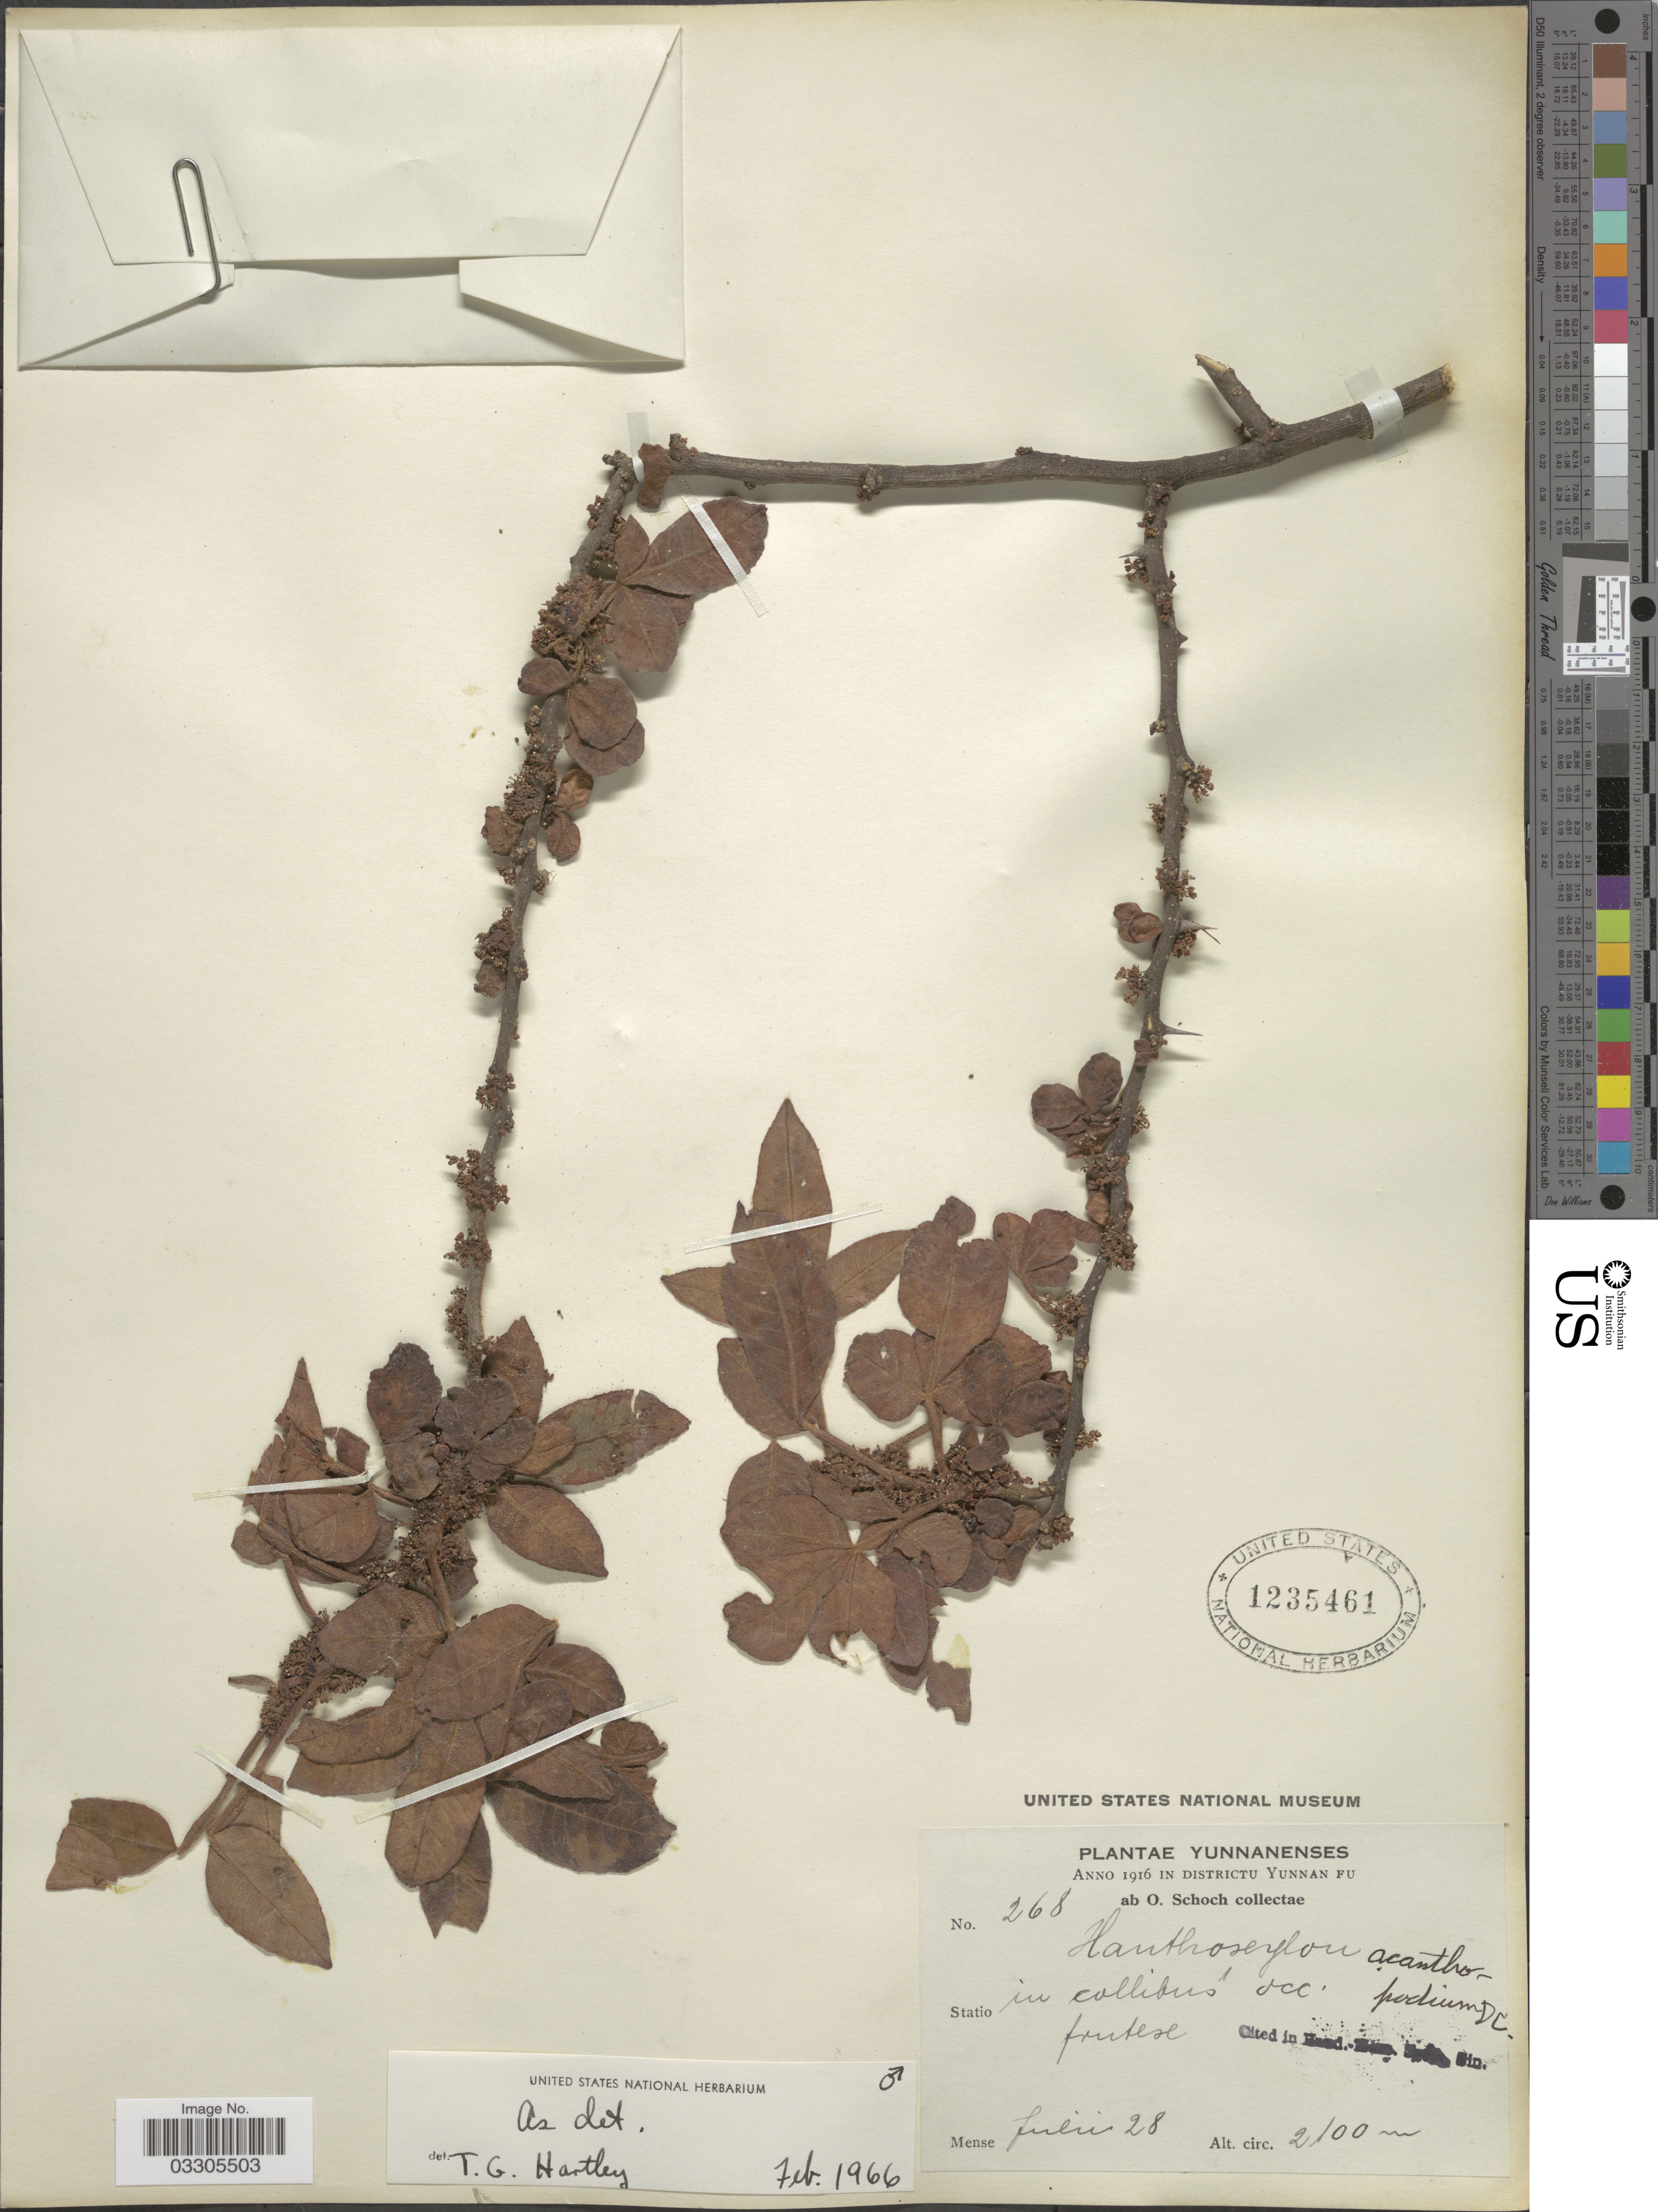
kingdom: Plantae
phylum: Tracheophyta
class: Magnoliopsida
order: Sapindales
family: Rutaceae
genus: Zanthoxylum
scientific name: Zanthoxylum acanthopodium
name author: DC.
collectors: O. Schoch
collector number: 268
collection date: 1916-07-28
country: China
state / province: Yunnan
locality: Districtu Yunnan Fu.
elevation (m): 2100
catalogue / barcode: US 1235461